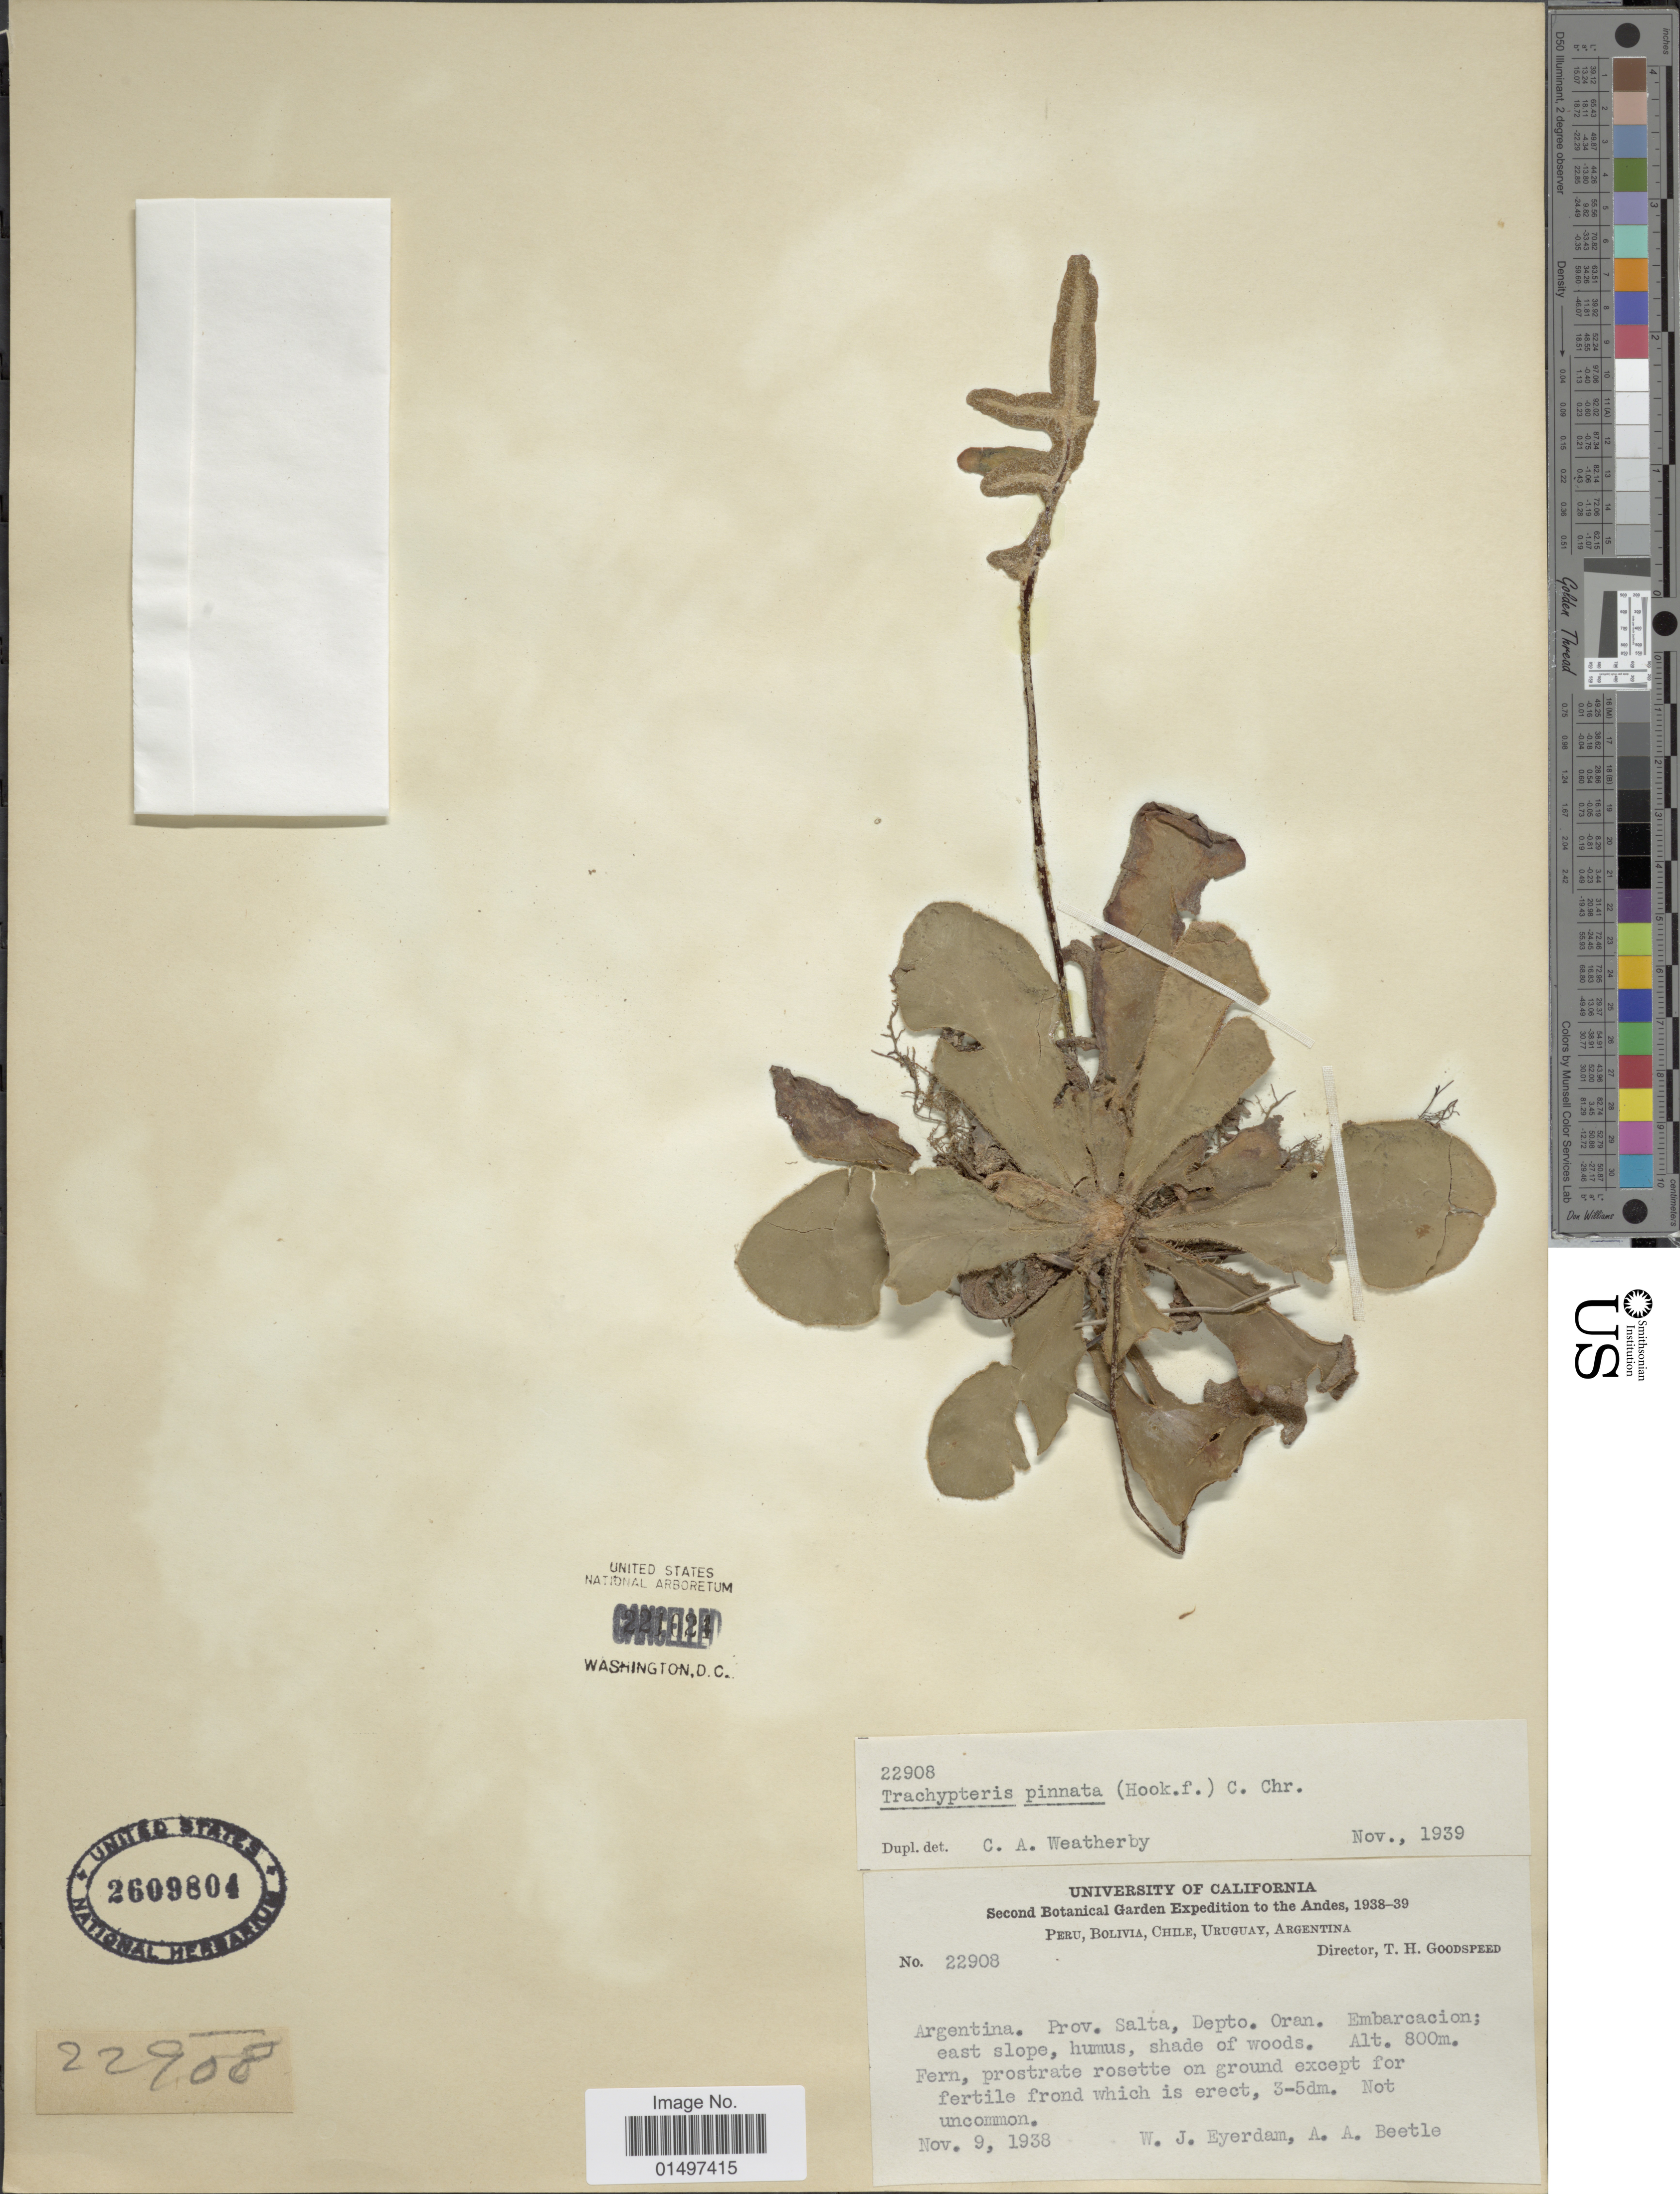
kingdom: Plantae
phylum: Tracheophyta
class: Polypodiopsida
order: Polypodiales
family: Pteridaceae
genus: Trachypteris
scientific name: Trachypteris pinnata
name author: (Hook. f.) C. Chr.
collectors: W. J. Eyerdam & A. A. Beetle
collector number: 22908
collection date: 1939-11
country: Argentina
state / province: Salta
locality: Prov. Salta, Depto. Oran. Embarcacion; east slope.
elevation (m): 800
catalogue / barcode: US 2609804